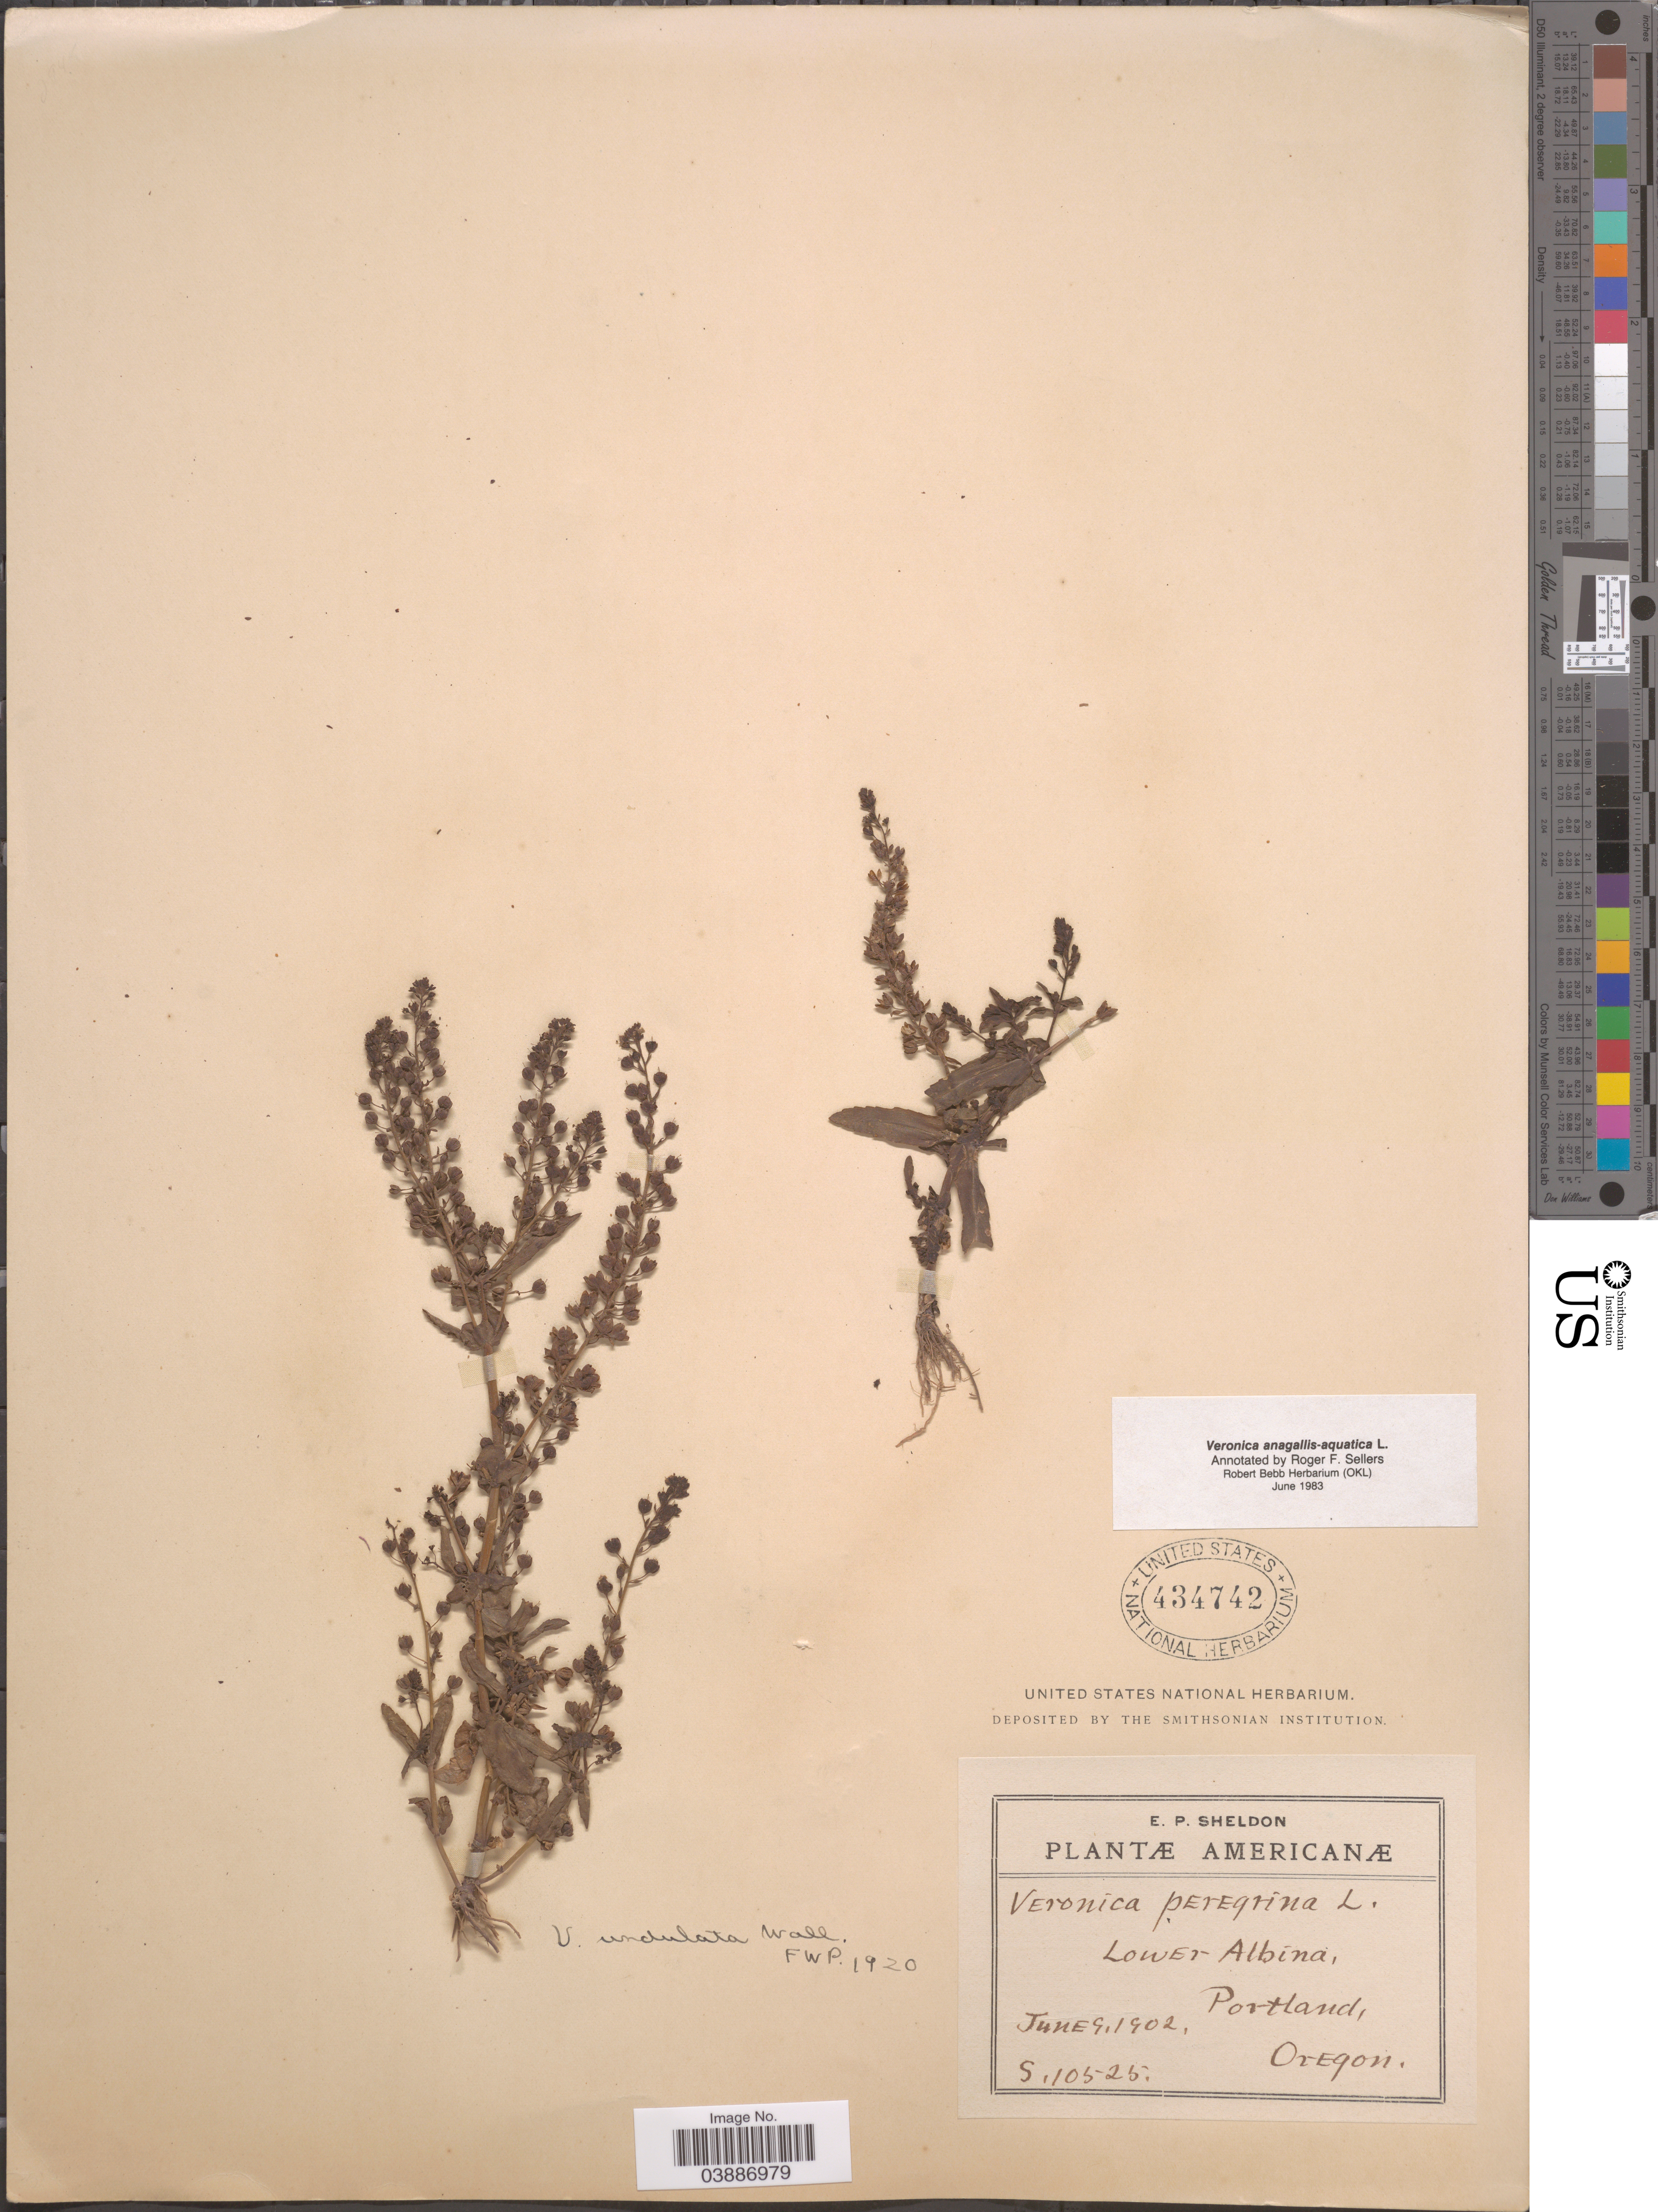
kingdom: Plantae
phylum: Tracheophyta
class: Magnoliopsida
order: Lamiales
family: Plantaginaceae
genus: Veronica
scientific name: Veronica anagallis-aquatica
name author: L.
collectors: E. P. Sheldon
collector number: S10525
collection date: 1902-06-09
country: United States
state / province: Oregon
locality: Lower Albina, Portland.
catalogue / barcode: US 434742